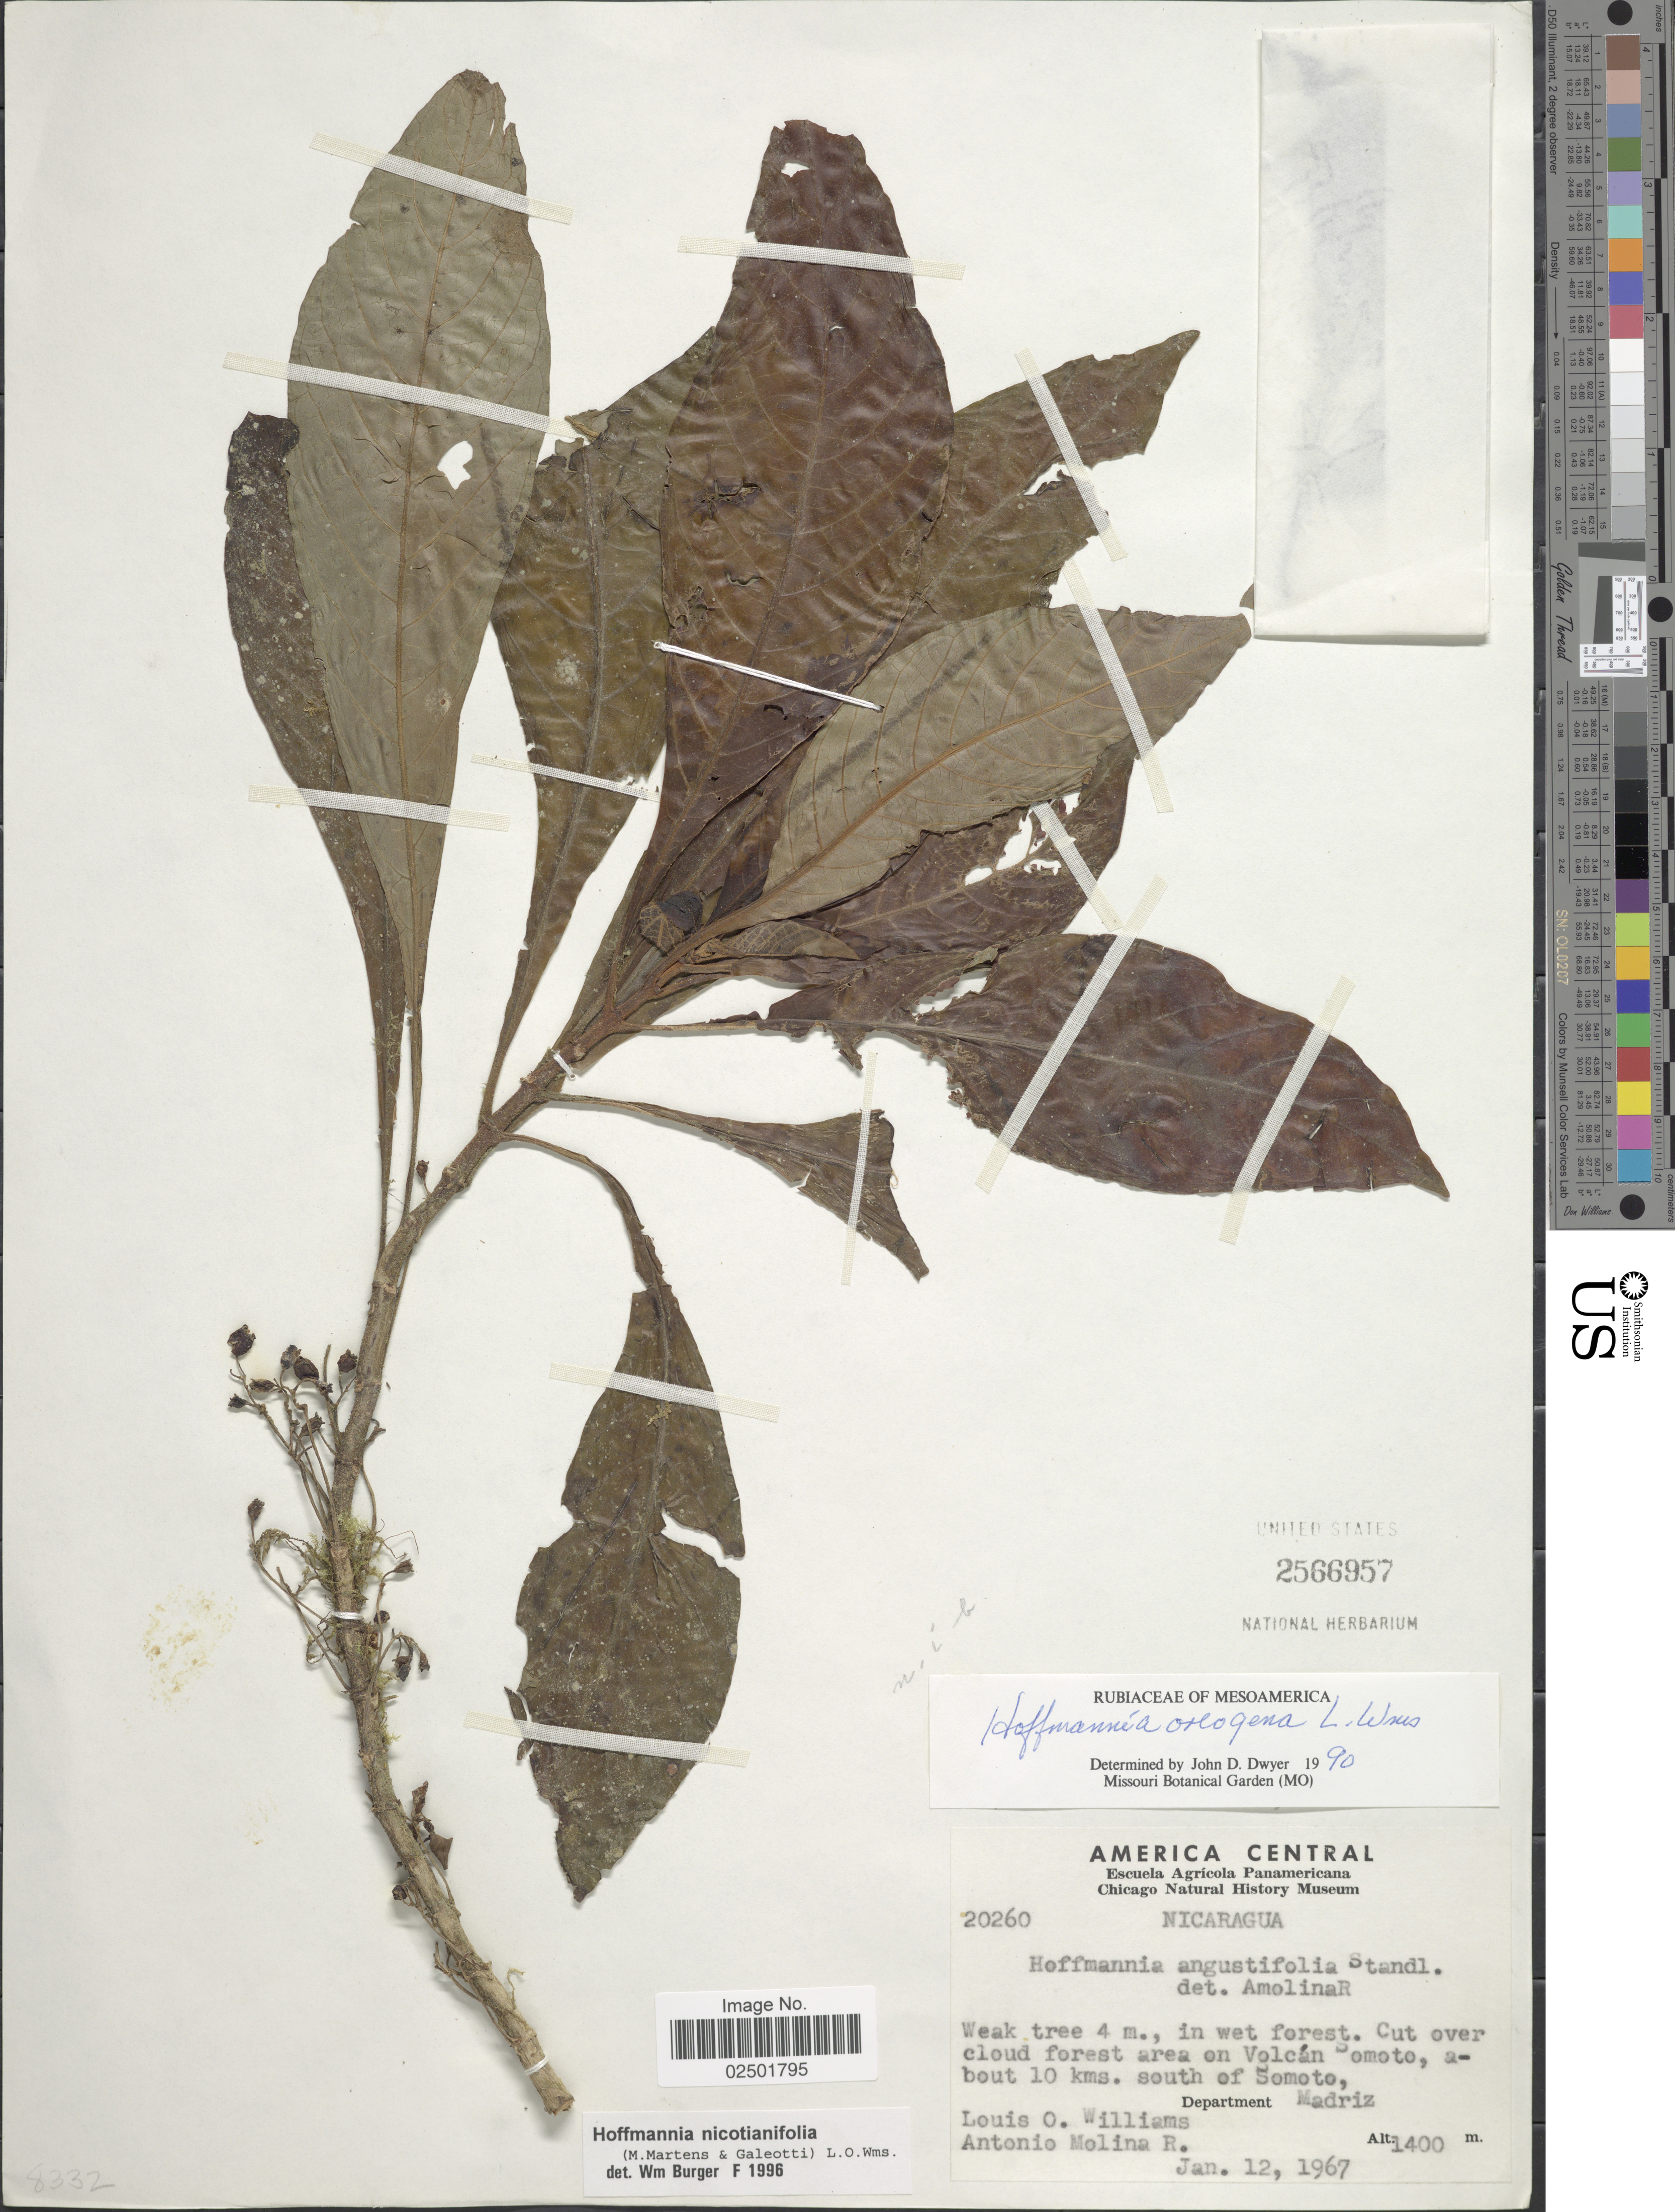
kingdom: Plantae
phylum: Tracheophyta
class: Magnoliopsida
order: Gentianales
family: Rubiaceae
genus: Hoffmannia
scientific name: Hoffmannia nicotianifolia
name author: (M. Martens & Galeoti) L.O. Williams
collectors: L. O. Williams & A. Molina R.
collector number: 20260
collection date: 1967-01-12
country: Nicaragua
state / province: Madriz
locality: On Volcán Somoto, about 10 kms south of Somoto, Department Madriz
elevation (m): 1400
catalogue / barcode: US 2566957